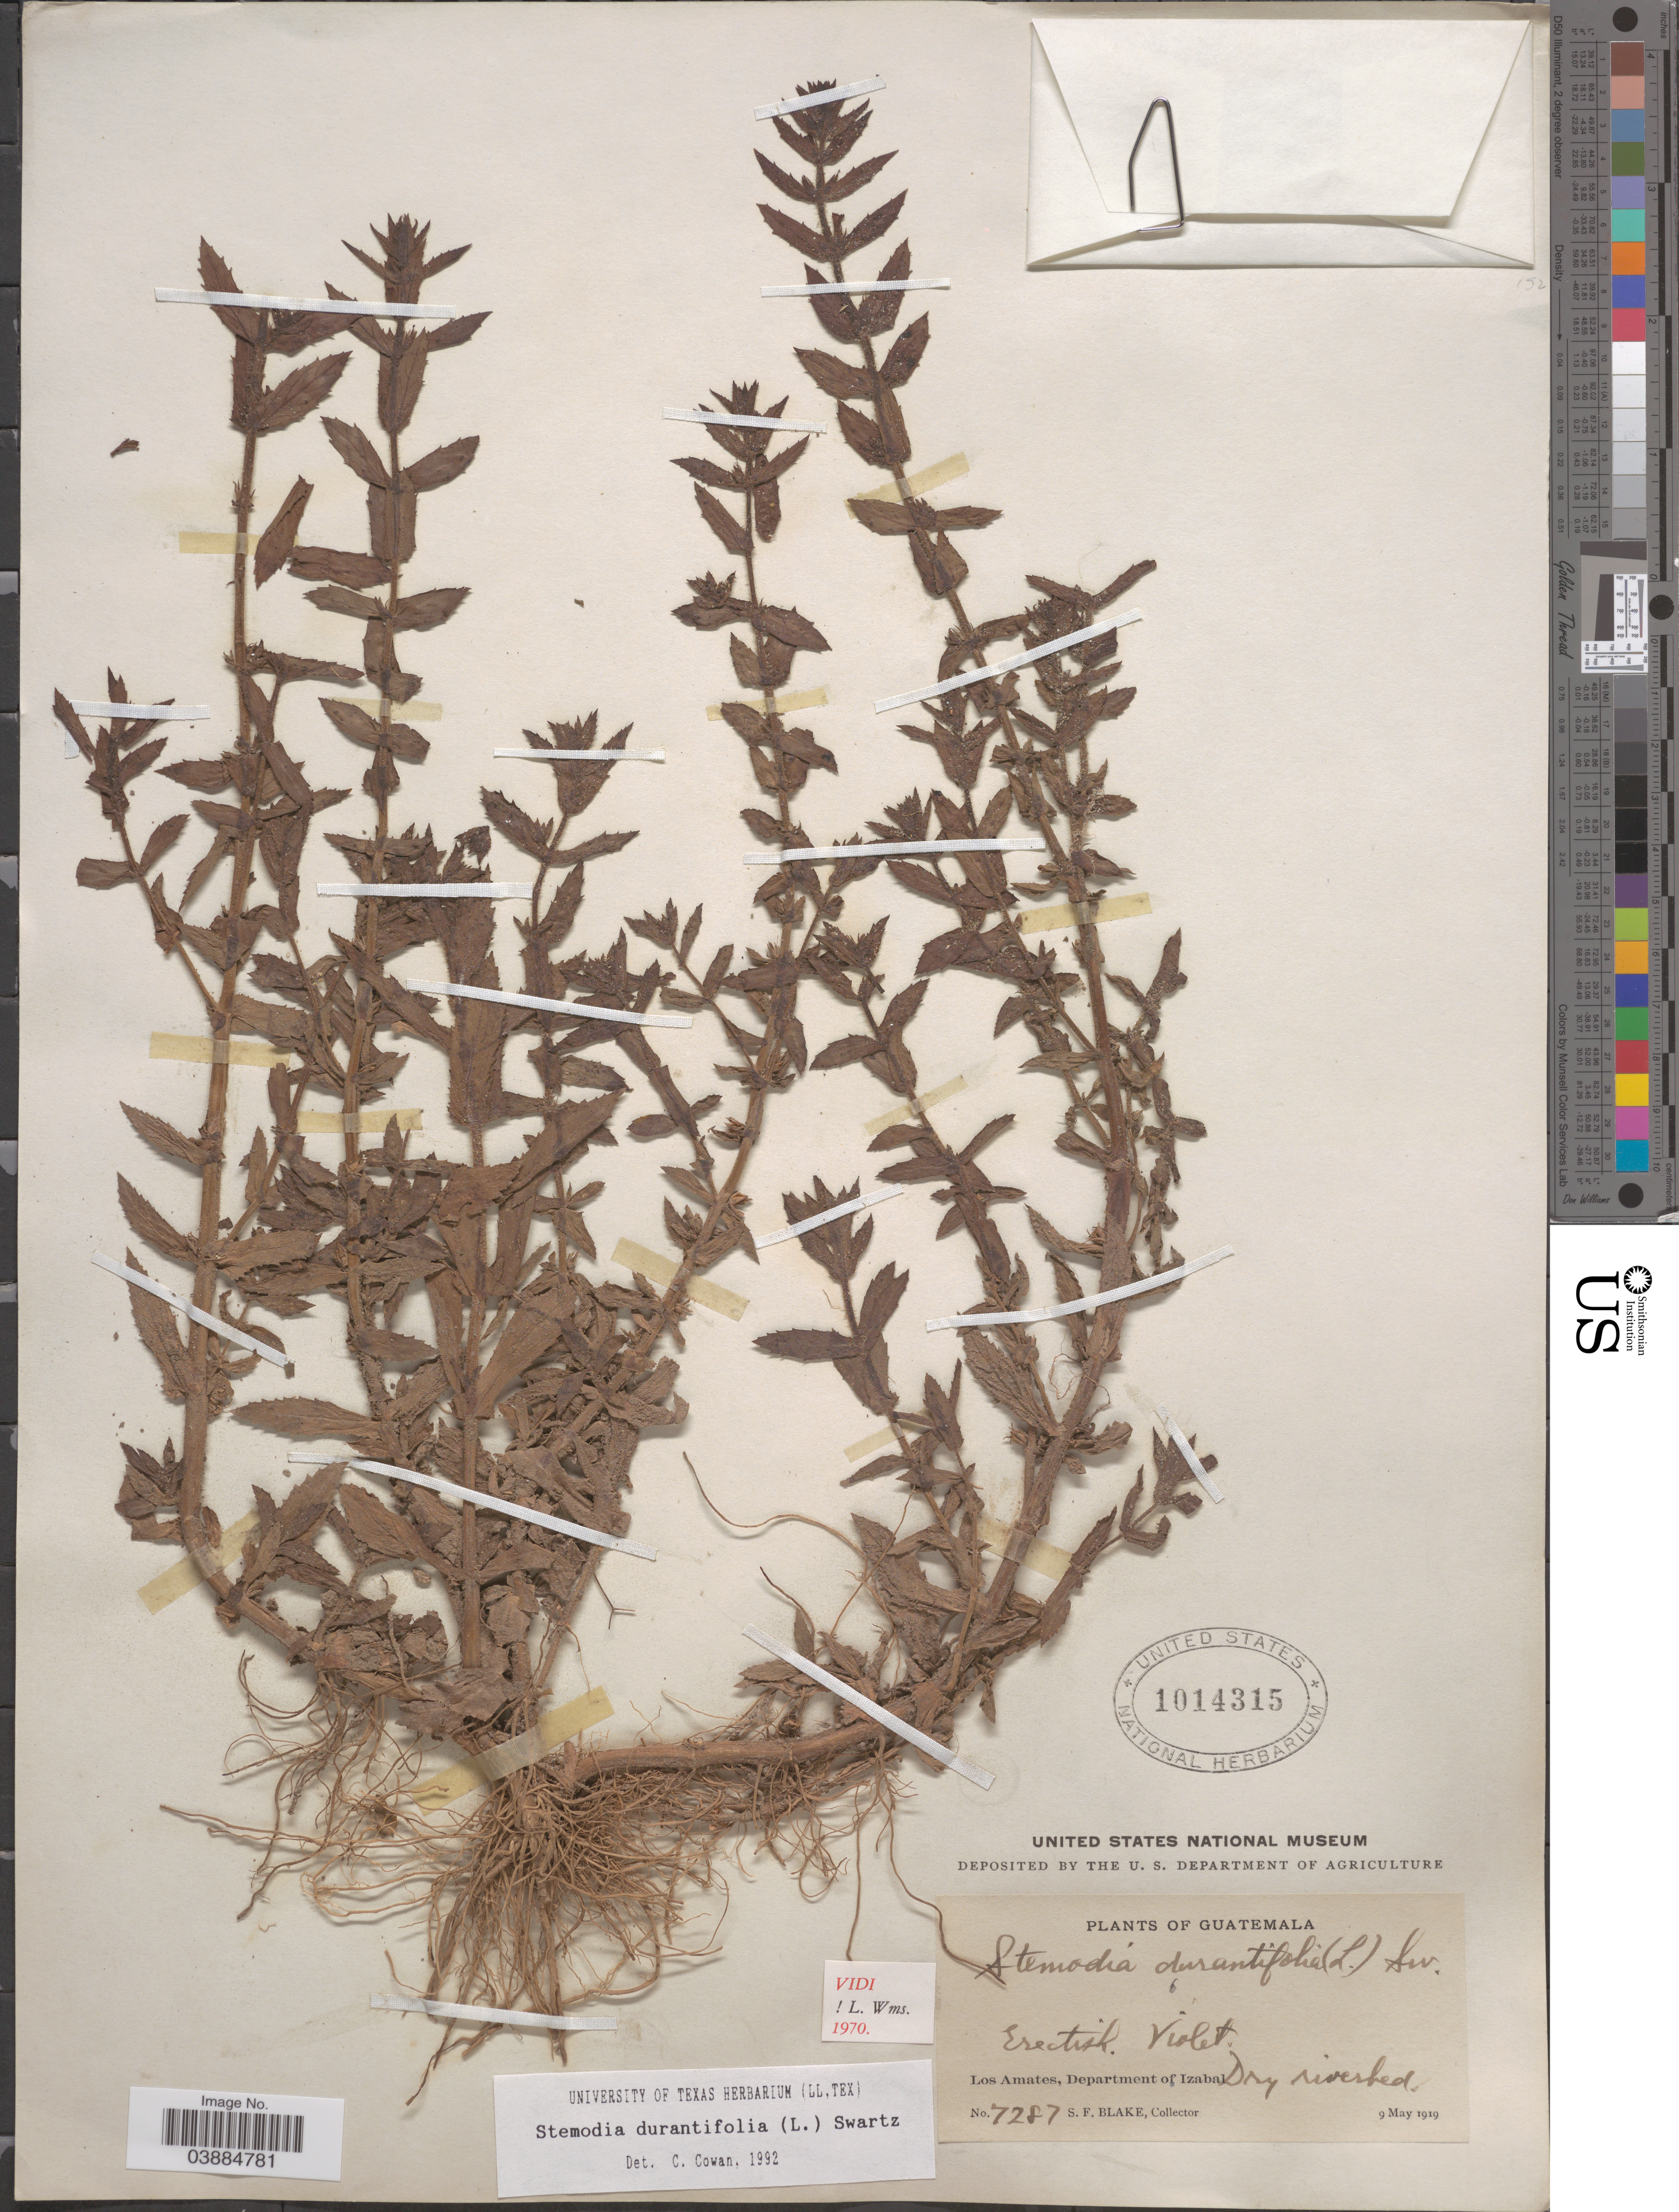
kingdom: Plantae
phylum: Tracheophyta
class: Magnoliopsida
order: Lamiales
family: Plantaginaceae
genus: Stemodia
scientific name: Stemodia durantifolia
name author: (L.) Sw.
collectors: S. Blake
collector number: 7287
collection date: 1919-05-09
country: Guatemala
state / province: Izabal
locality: Los Amates, Department of Izabal.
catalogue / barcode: US 1014315